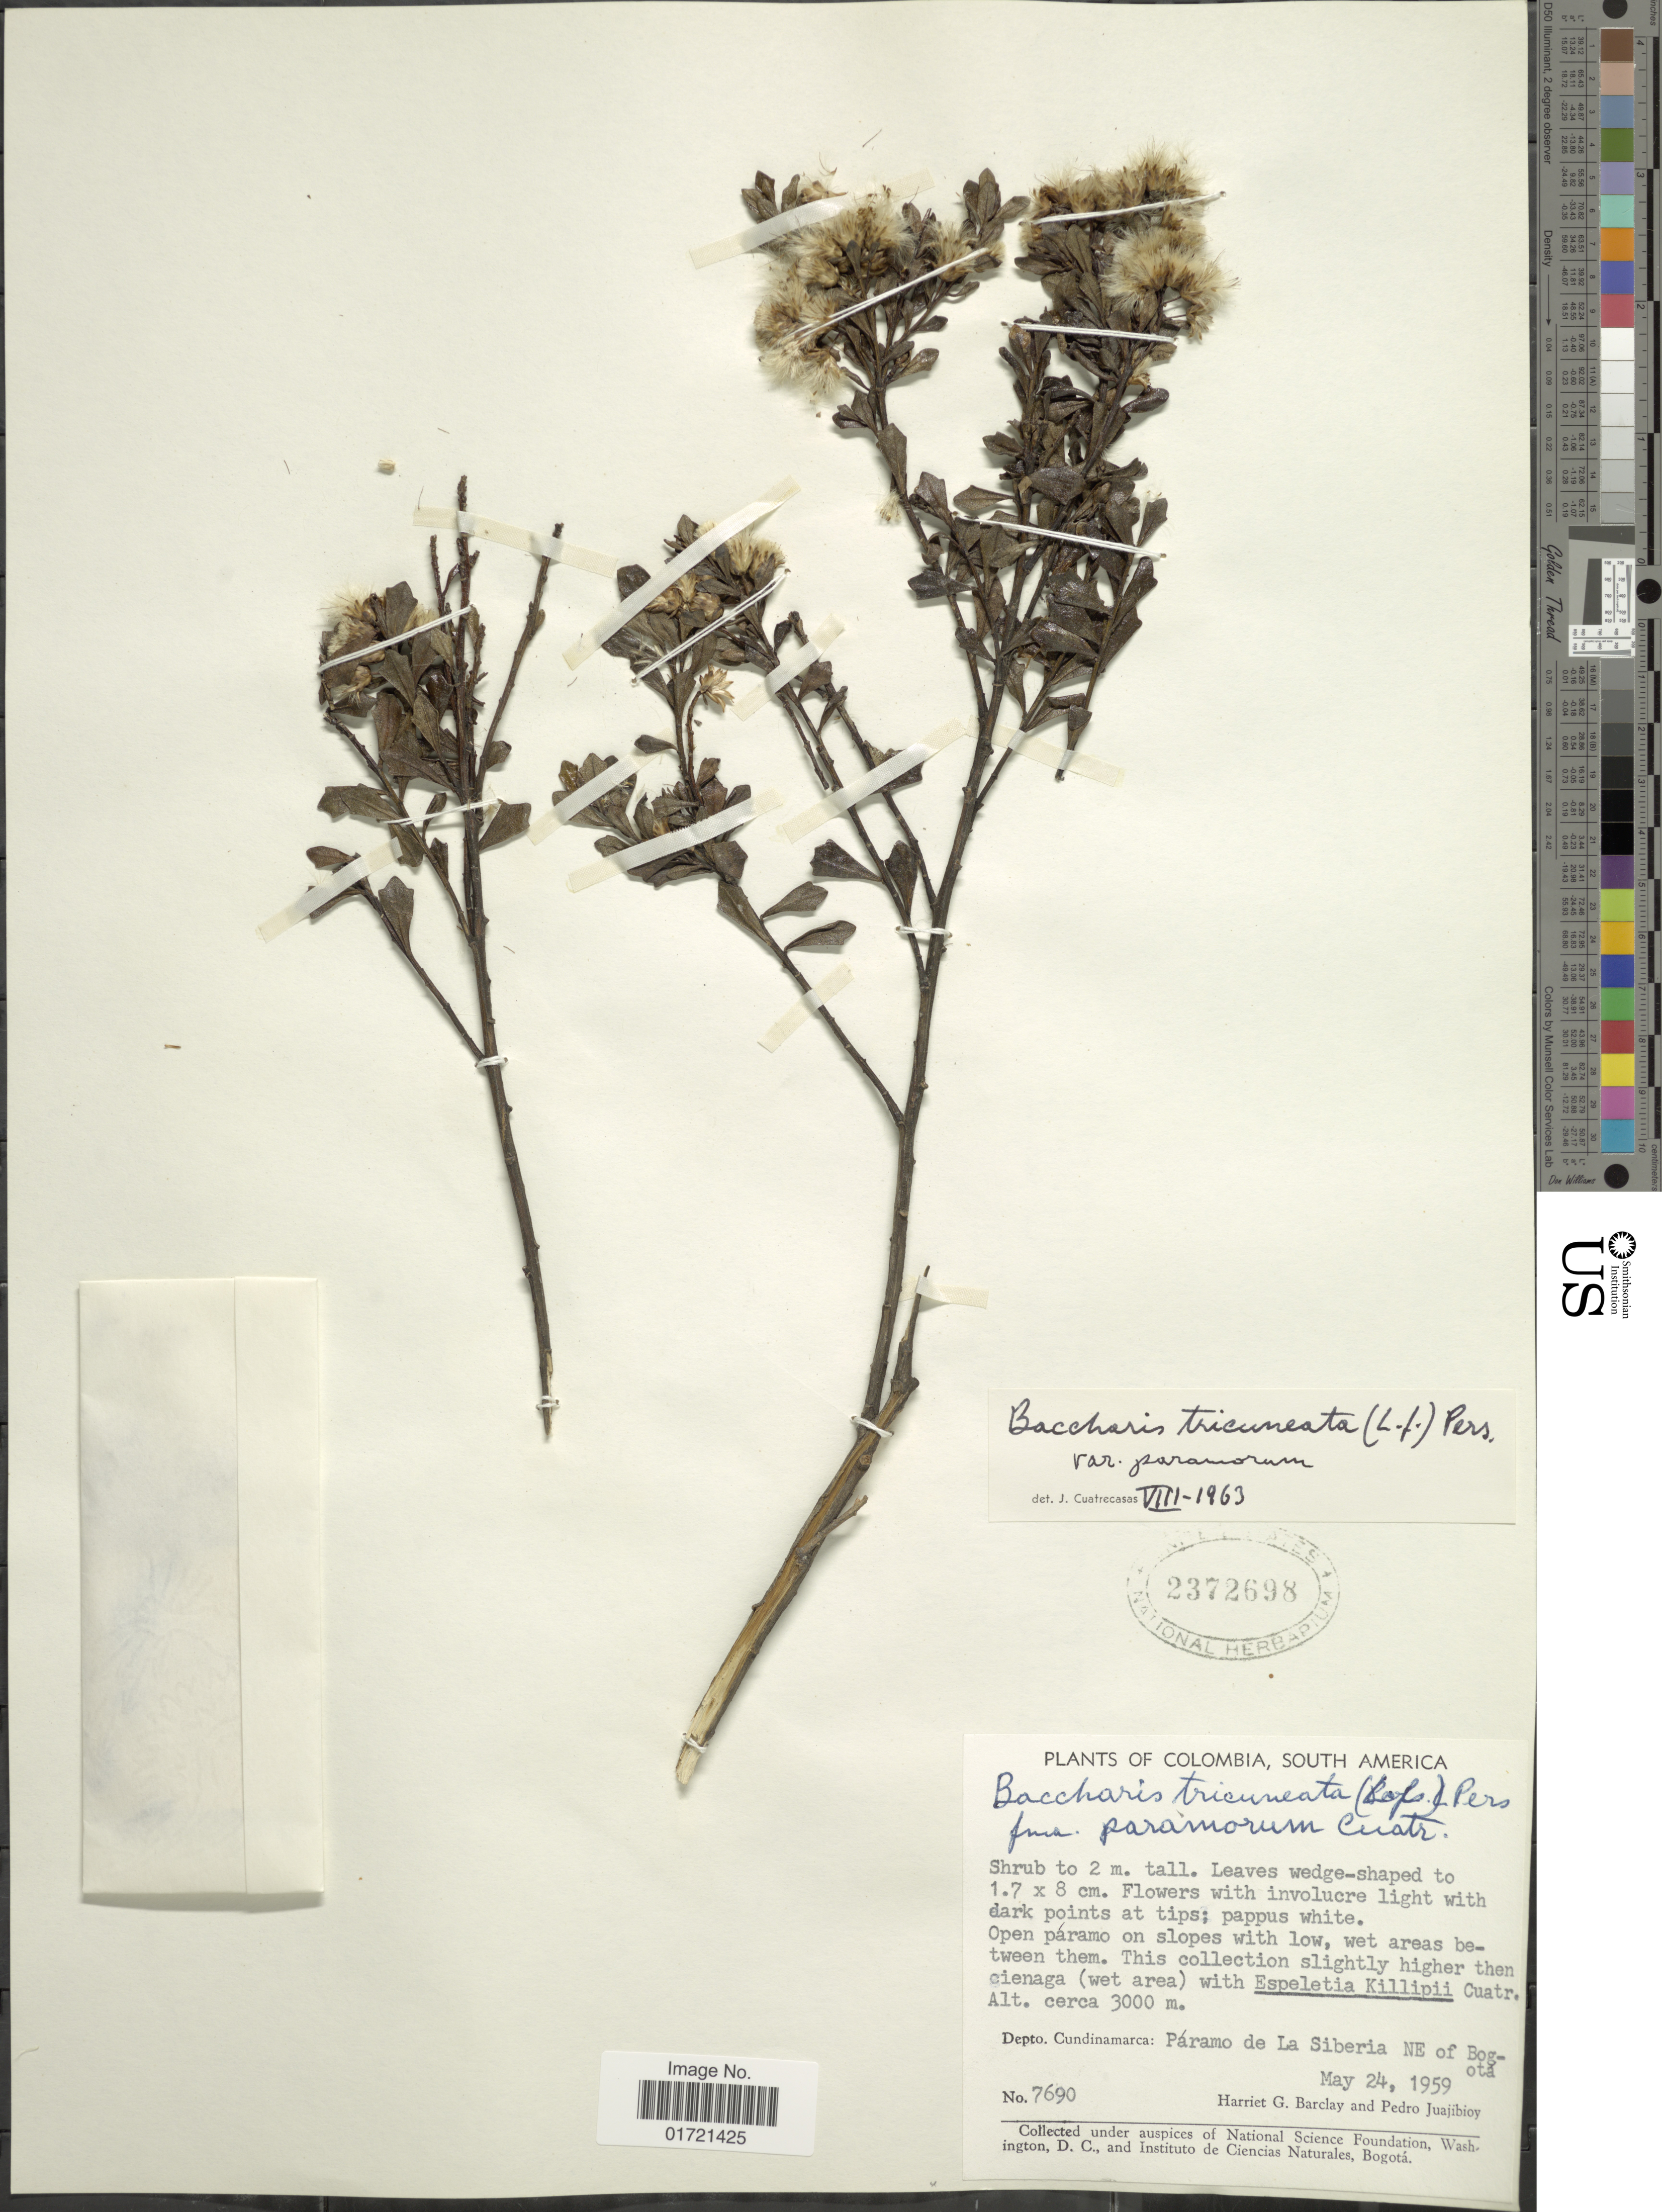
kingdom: Plantae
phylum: Tracheophyta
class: Magnoliopsida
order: Asterales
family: Asteraceae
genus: Baccharis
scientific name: Baccharis tricuneata var. paramorum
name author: Cuatrec.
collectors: H. G. Barclay & P. Juajibioy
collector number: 7690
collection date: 1959-05-24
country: Colombia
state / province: Cundinamarca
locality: Paramo de La Siberia NE of Bogota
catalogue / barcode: US 2372698